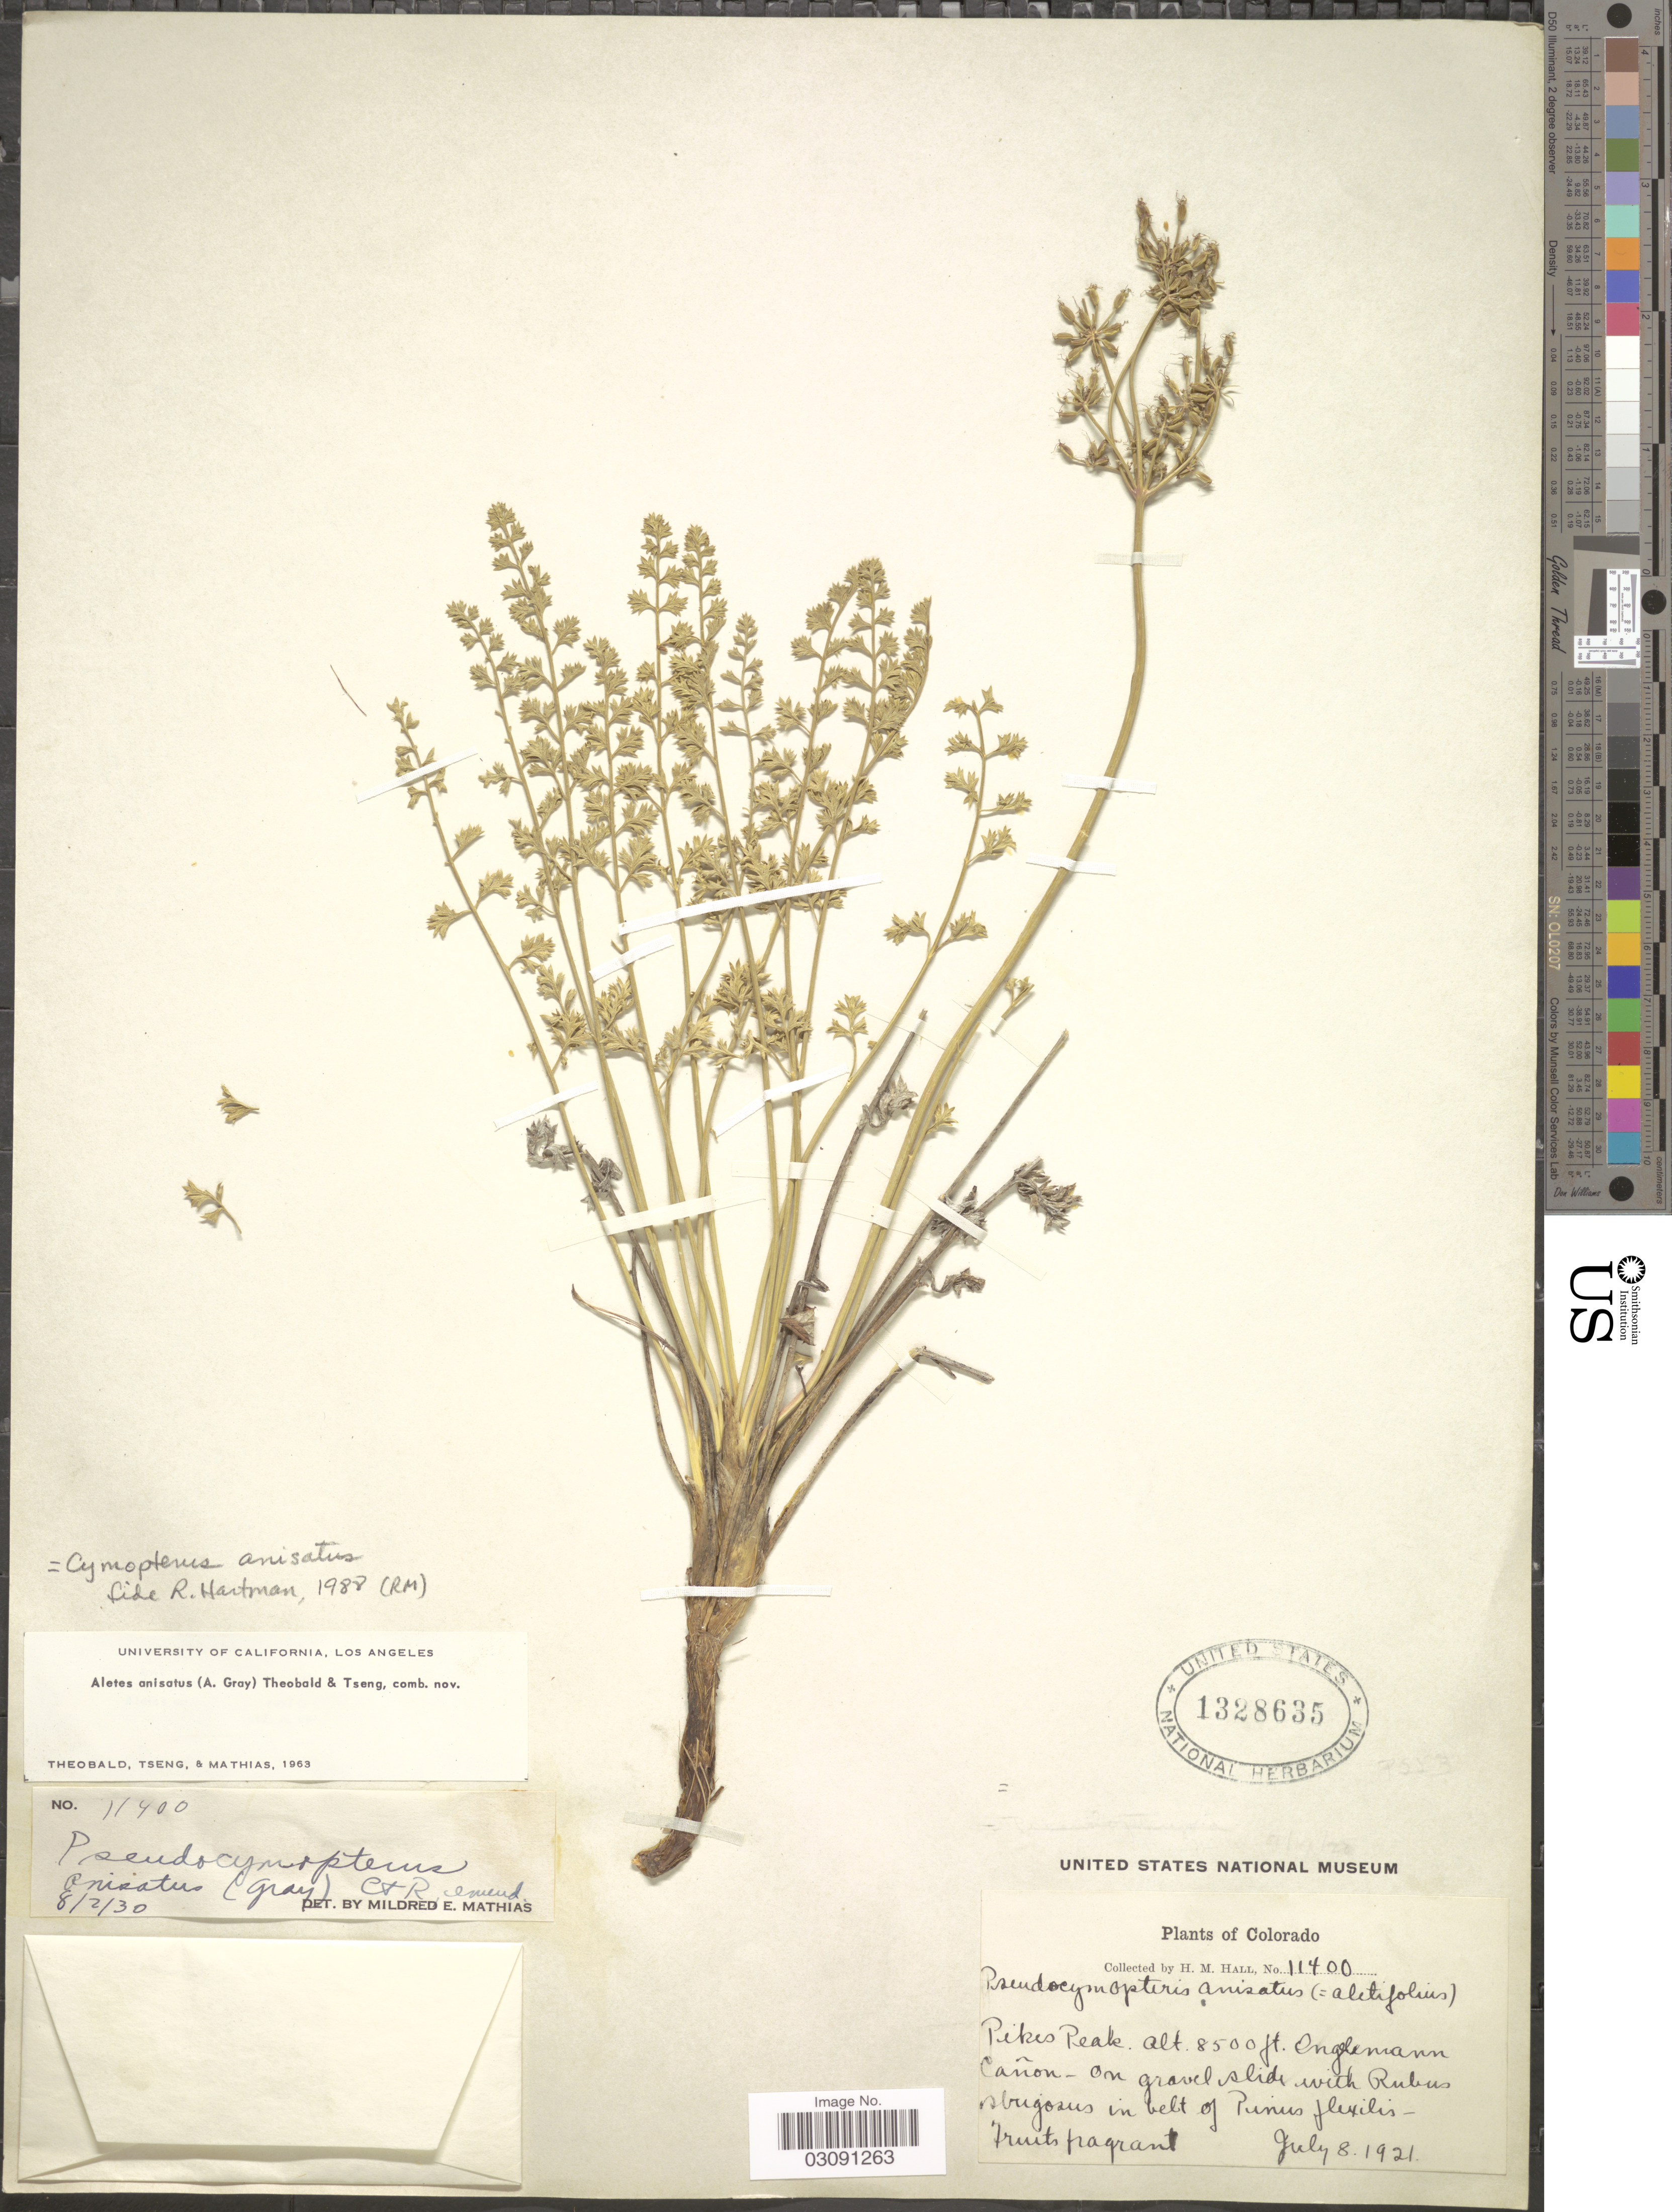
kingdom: Plantae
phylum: Tracheophyta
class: Magnoliopsida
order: Apiales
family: Apiaceae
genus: Cymopterus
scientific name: Cymopterus anisatus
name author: A. Gray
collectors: H. M. Hall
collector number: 11400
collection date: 1921-07-08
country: United States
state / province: Colorado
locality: Pikes Peak.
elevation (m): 2591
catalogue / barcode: US 1328635